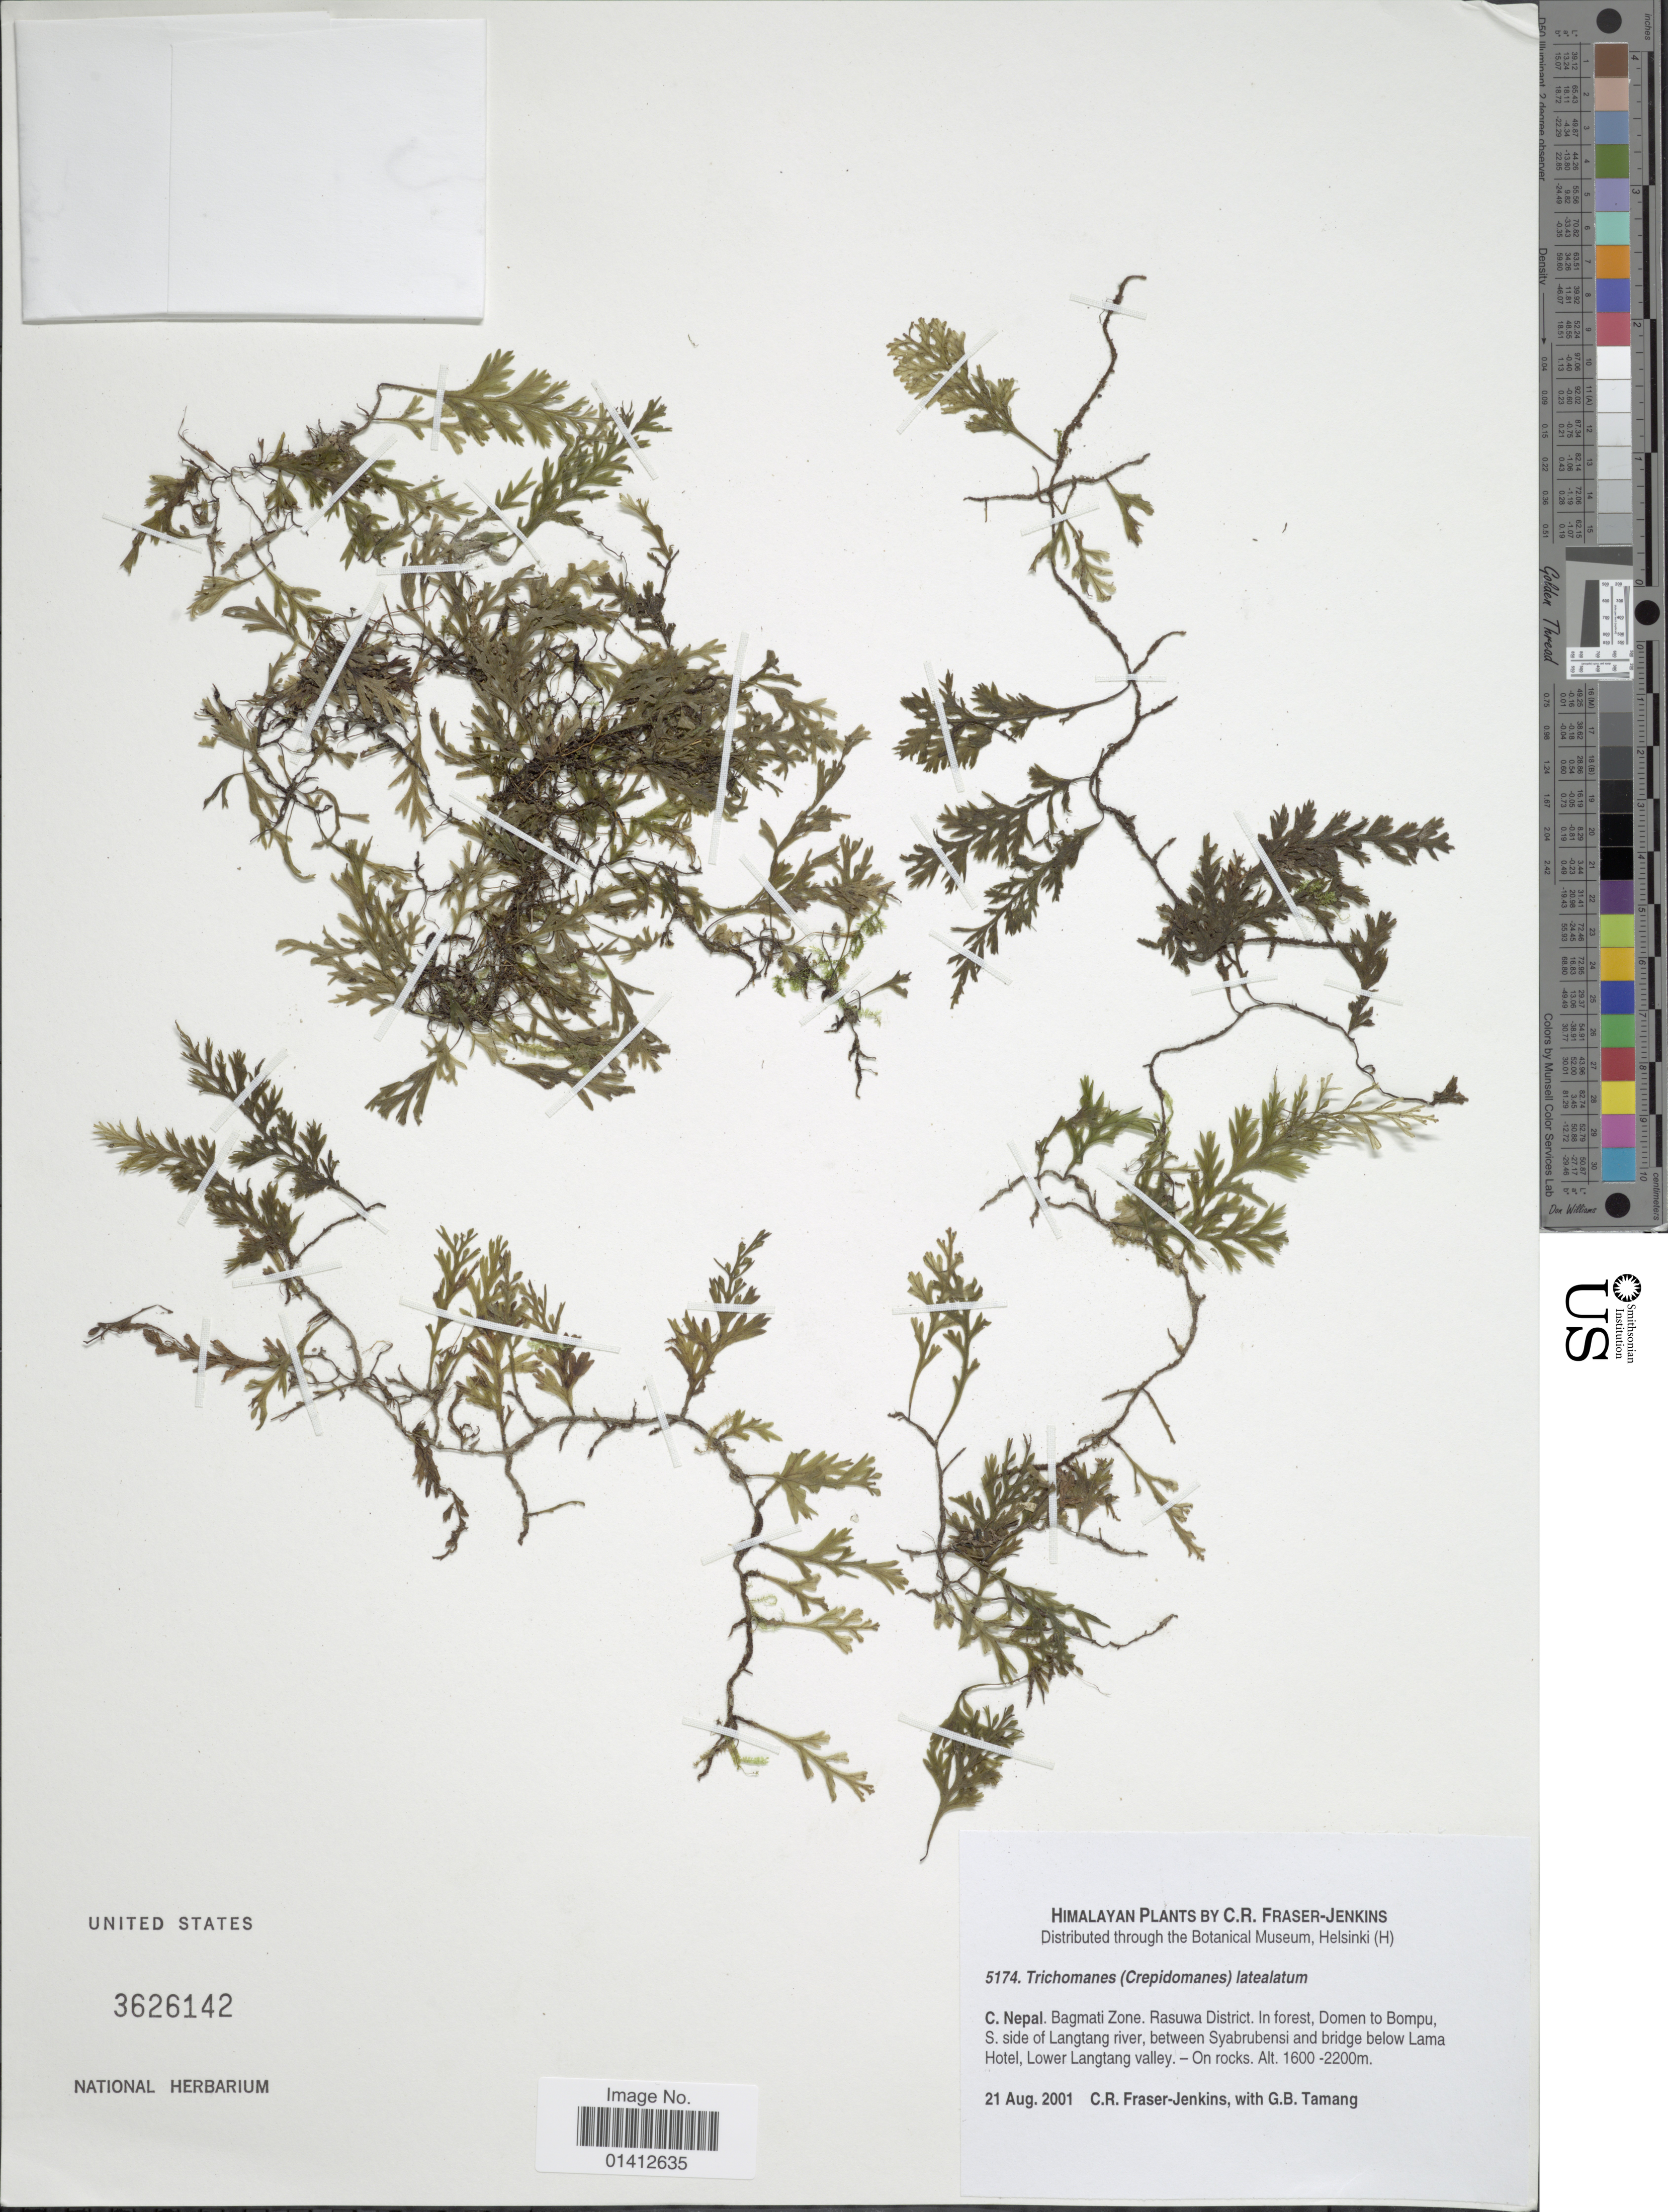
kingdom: Plantae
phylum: Tracheophyta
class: Polypodiopsida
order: Hymenophyllales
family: Hymenophyllaceae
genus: Crepidomanes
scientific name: Crepidomanes latealatum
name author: (Bosch) Copel.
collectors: C. R. Fraser-Jenkins & G. Tamang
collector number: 5174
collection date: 2001-08-21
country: Nepal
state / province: Bagmati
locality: C. Nepal, Bagmati Zone. rasuwa District, In forest, Doen to Bompu, S. side of Langtang river, between Syabrubensi and bridge below Lama Hotel, Lower Langtang valley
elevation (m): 1600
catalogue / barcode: US 3626142